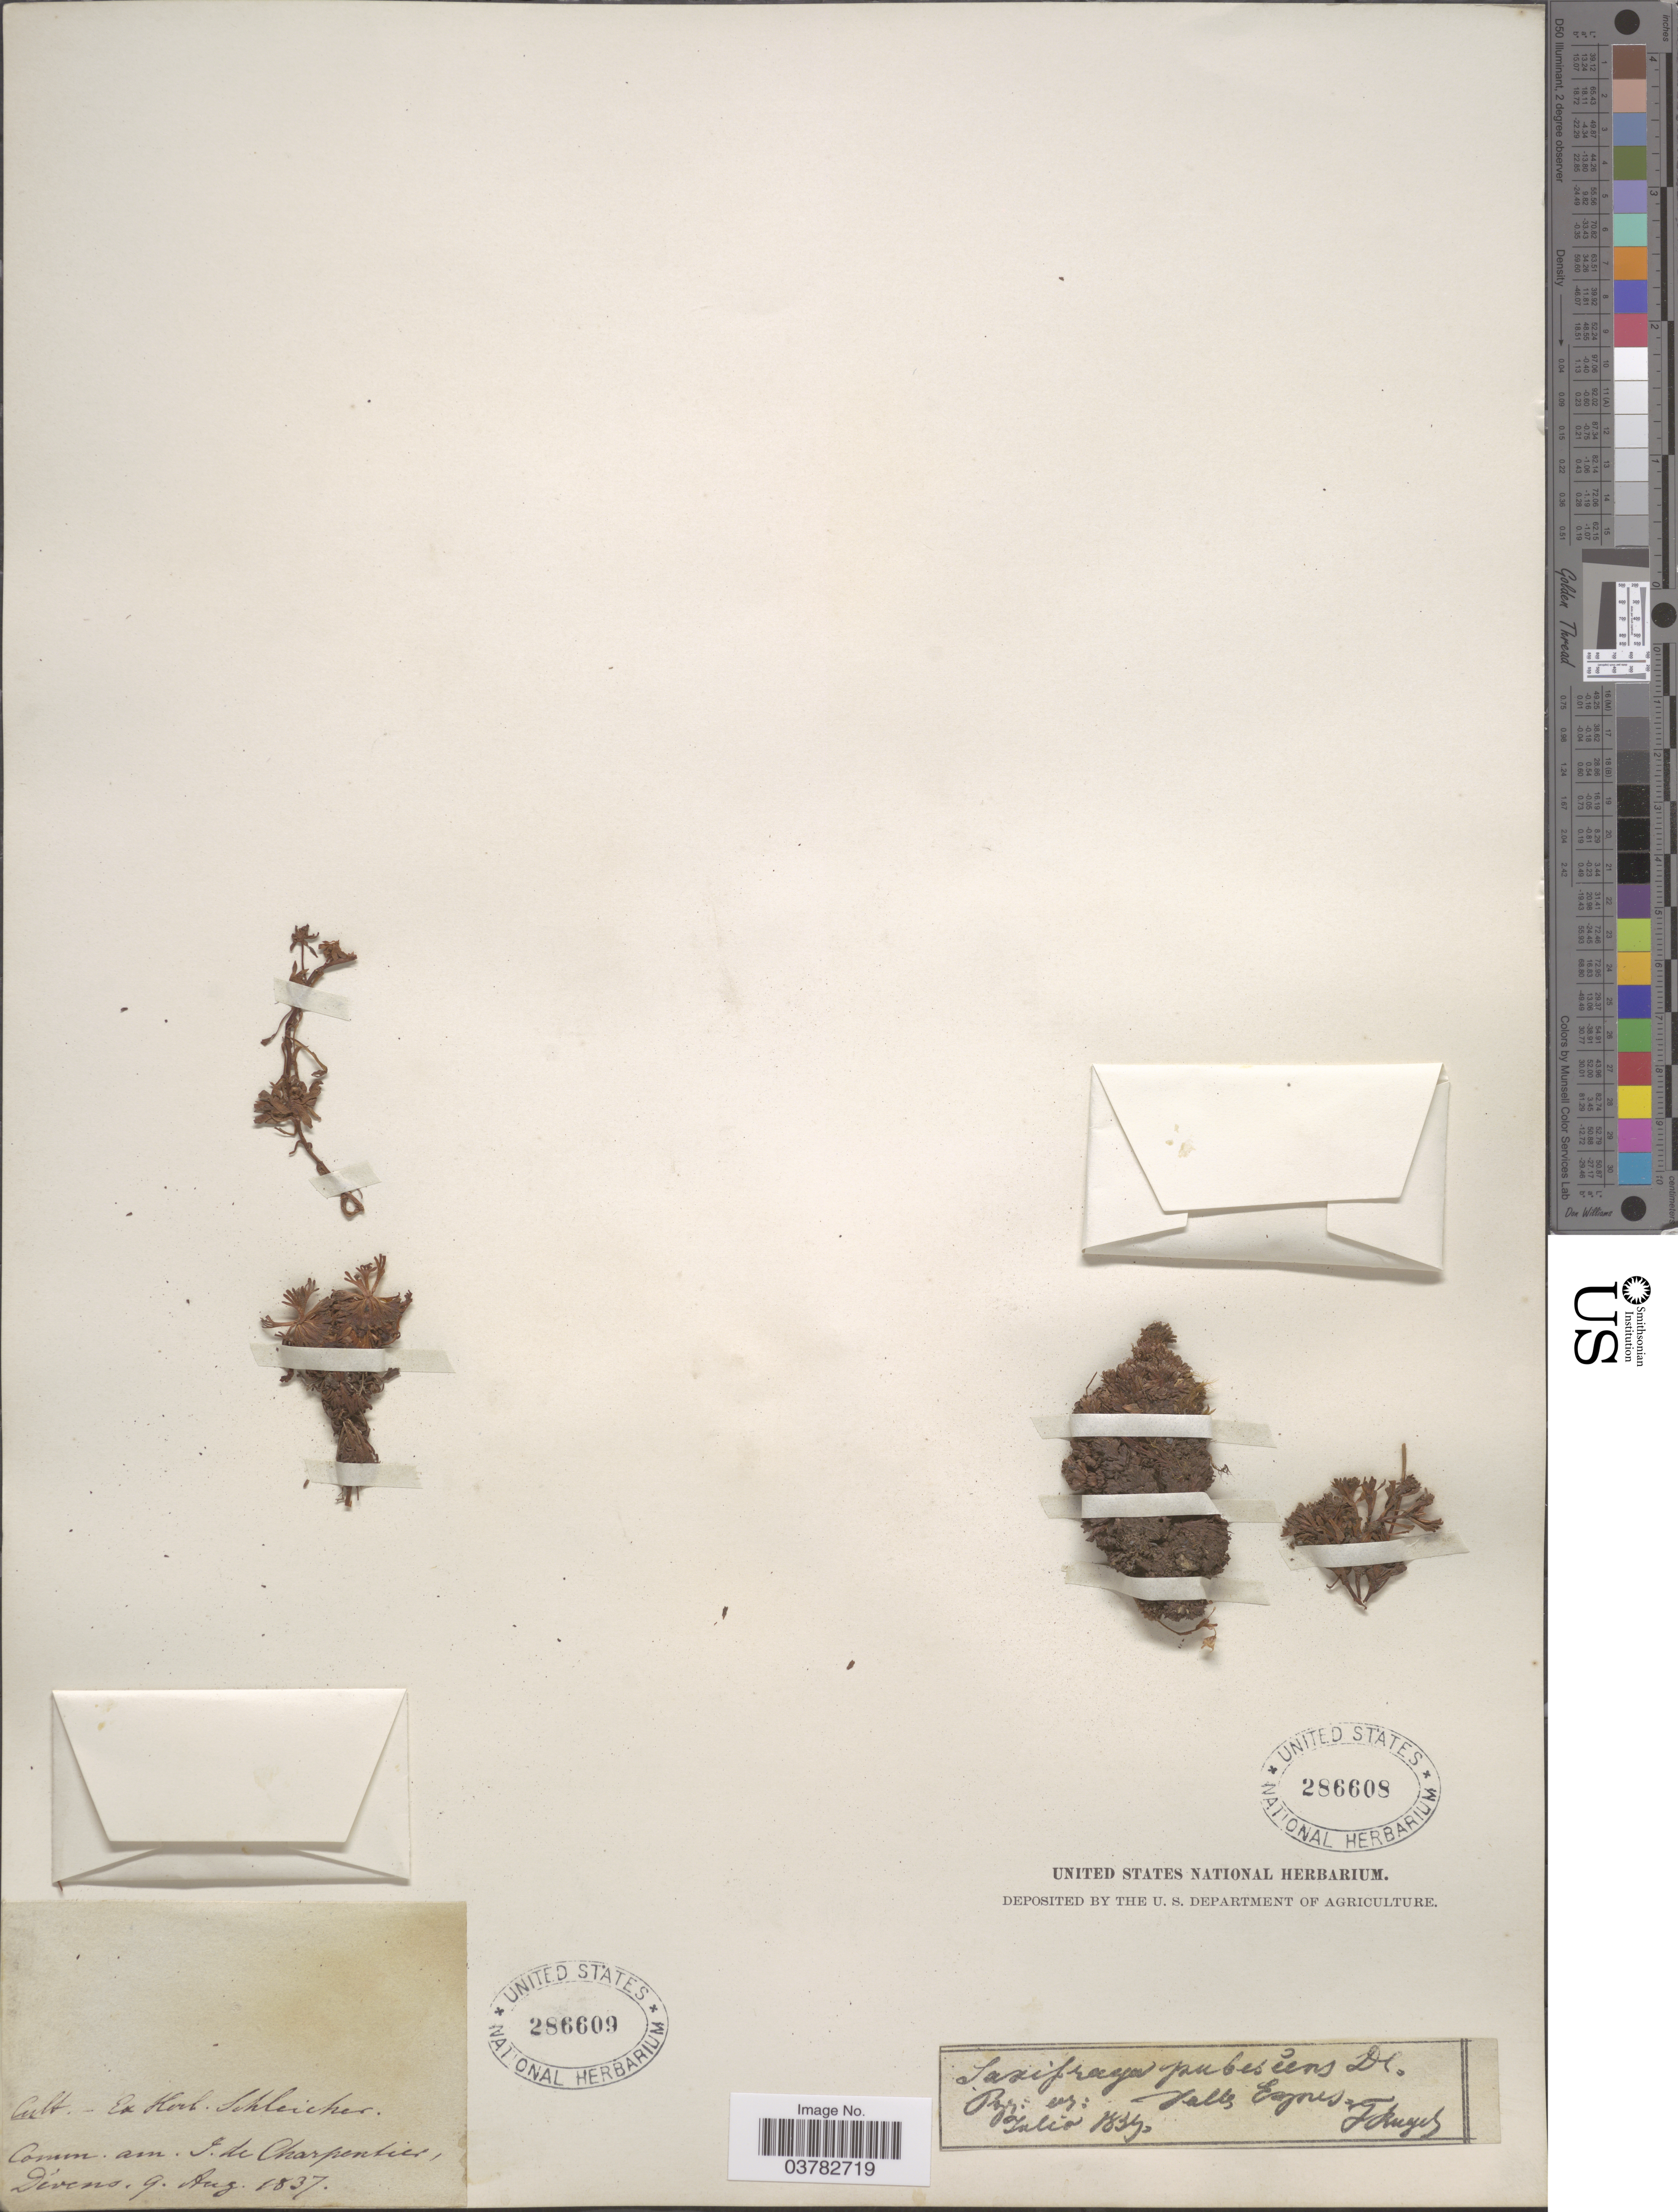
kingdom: Plantae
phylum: Tracheophyta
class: Magnoliopsida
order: Saxifragales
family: Saxifragaceae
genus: Saxifraga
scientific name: Saxifraga pubescens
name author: Pourr.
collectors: J. Rugel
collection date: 1839-07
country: France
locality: Pyr. or.: Valles Eynes.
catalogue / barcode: US 286608-2